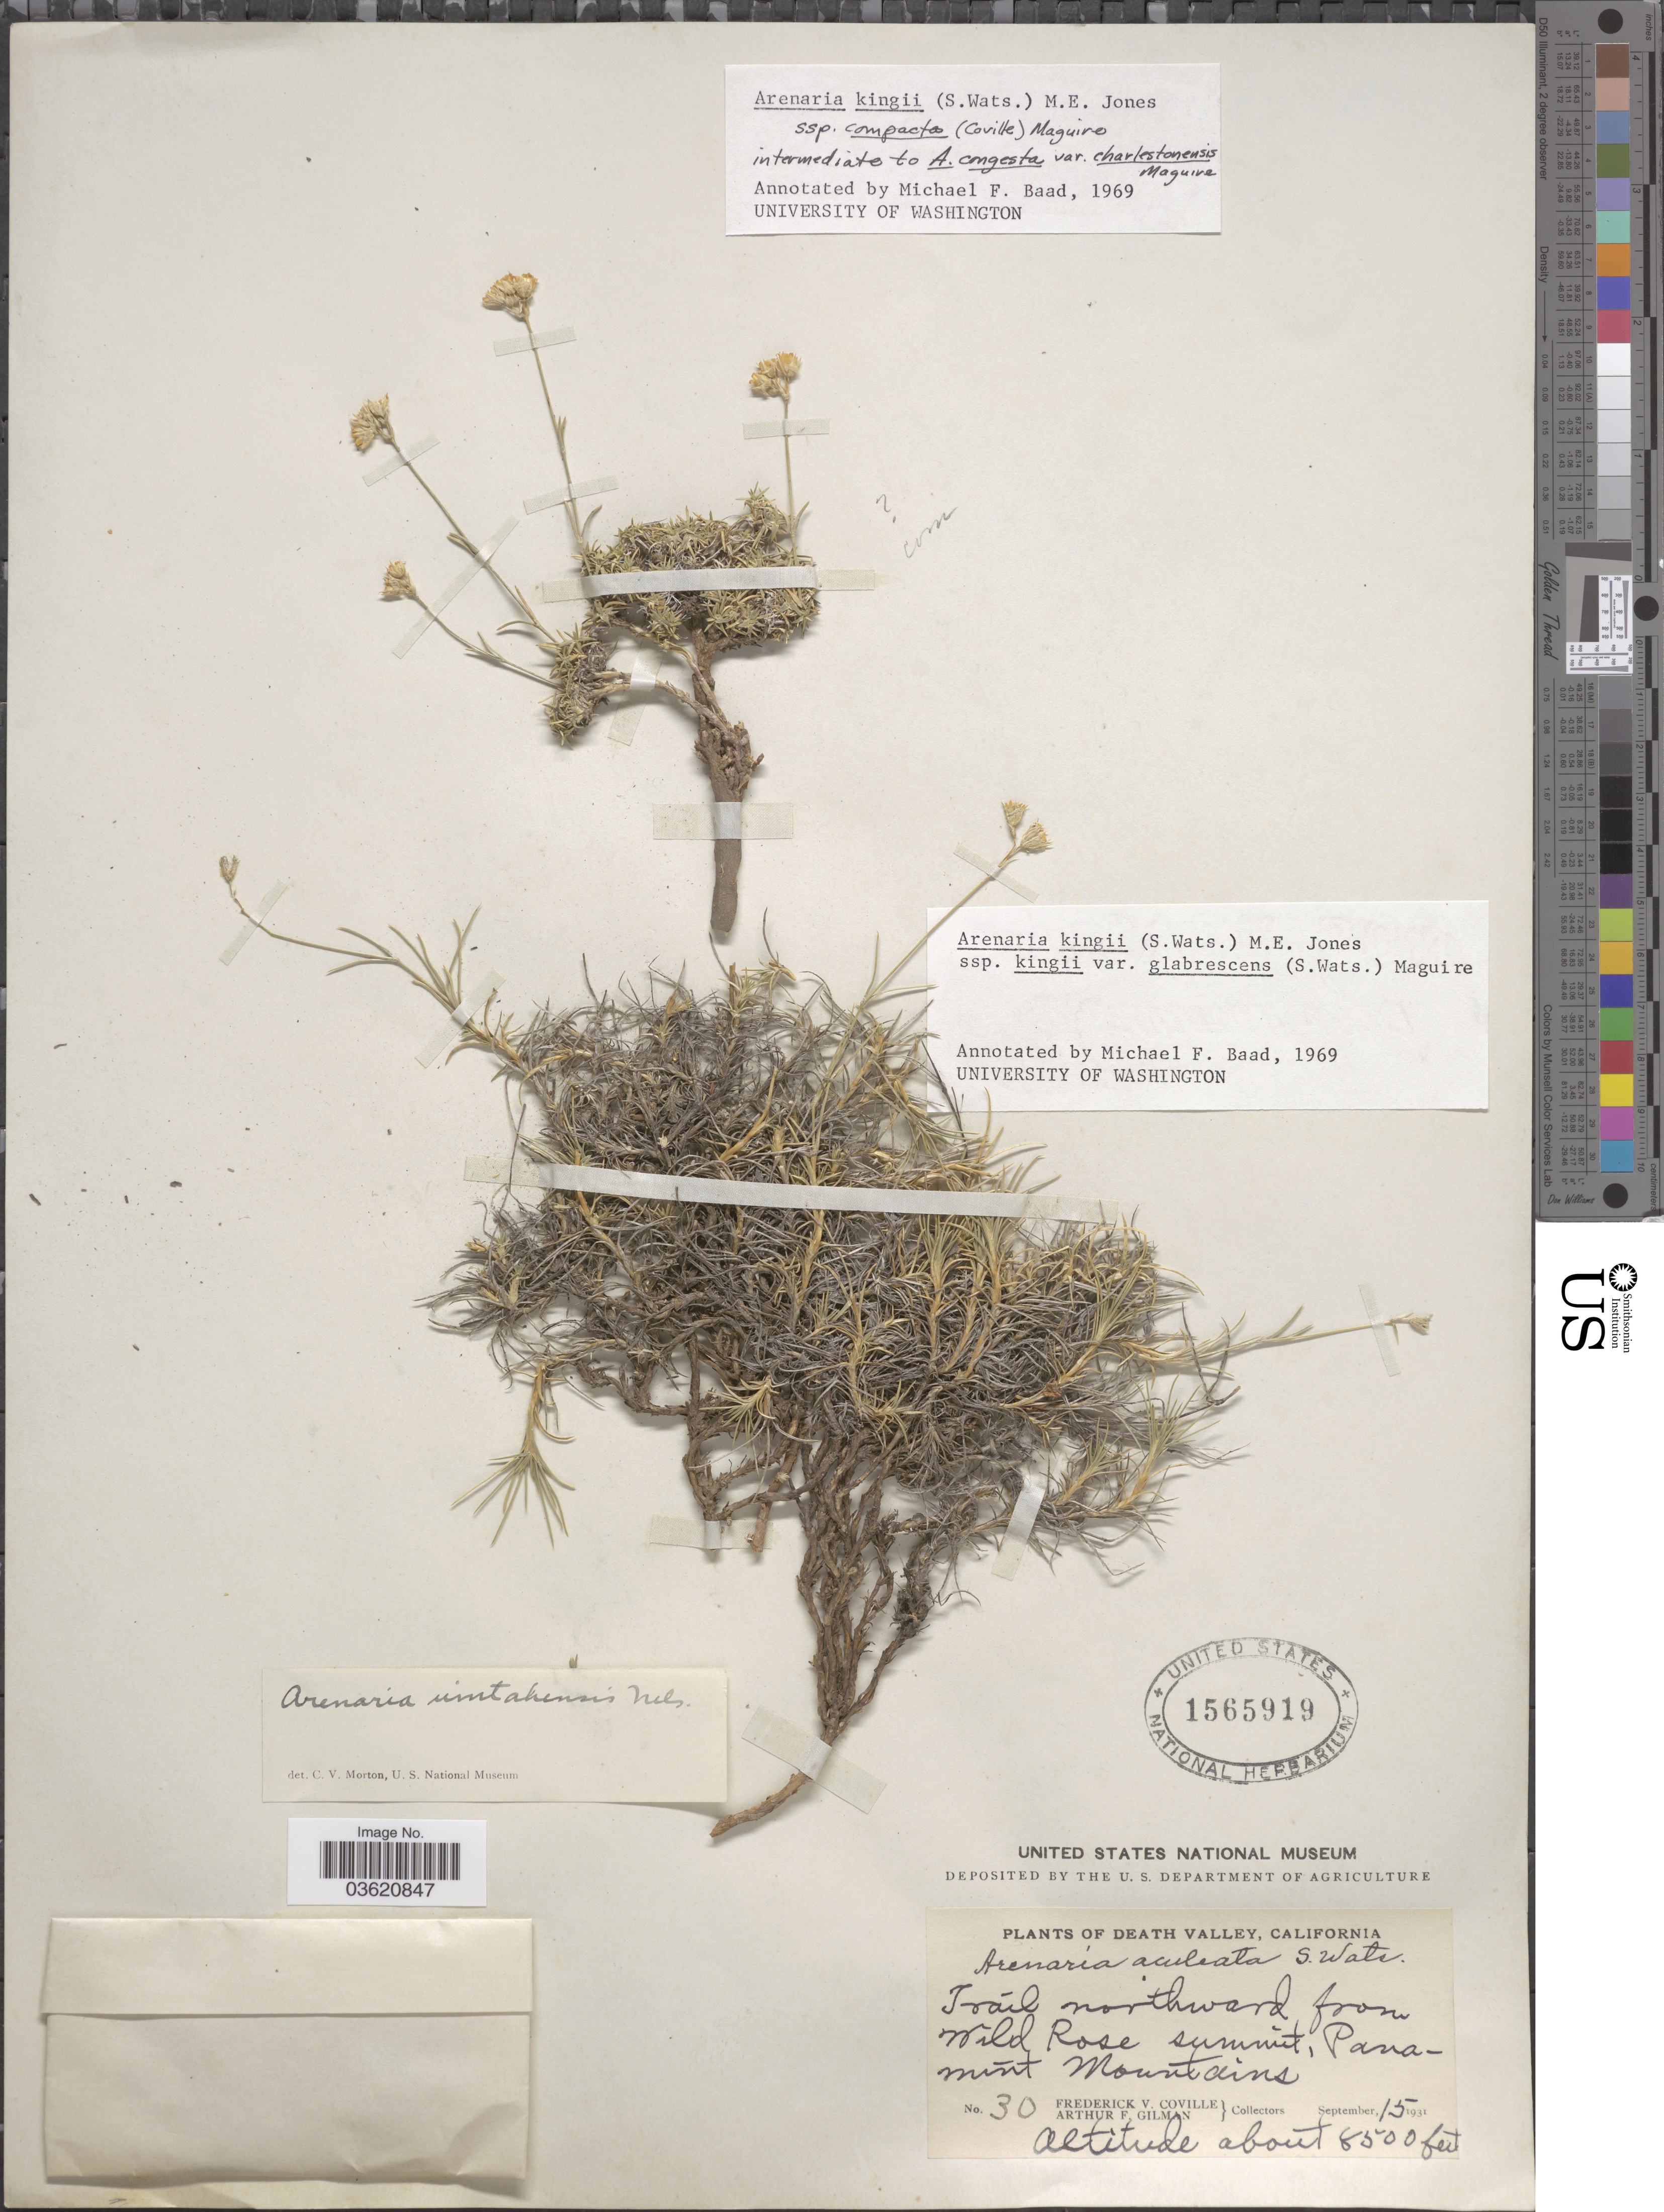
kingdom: Plantae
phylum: Tracheophyta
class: Magnoliopsida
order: Caryophyllales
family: Caryophyllaceae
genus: Eremogone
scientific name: Eremogone kingii var. glabrescens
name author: (S. Watson) Dorn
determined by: U.S. National Herbarium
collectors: F. V. Coville & A. Gilman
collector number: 30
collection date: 1931-09-15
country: United States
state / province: California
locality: Death Valley. Trail northward from Wild Rose summit, Panamint Mountains.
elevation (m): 2591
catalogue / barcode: US 1565919